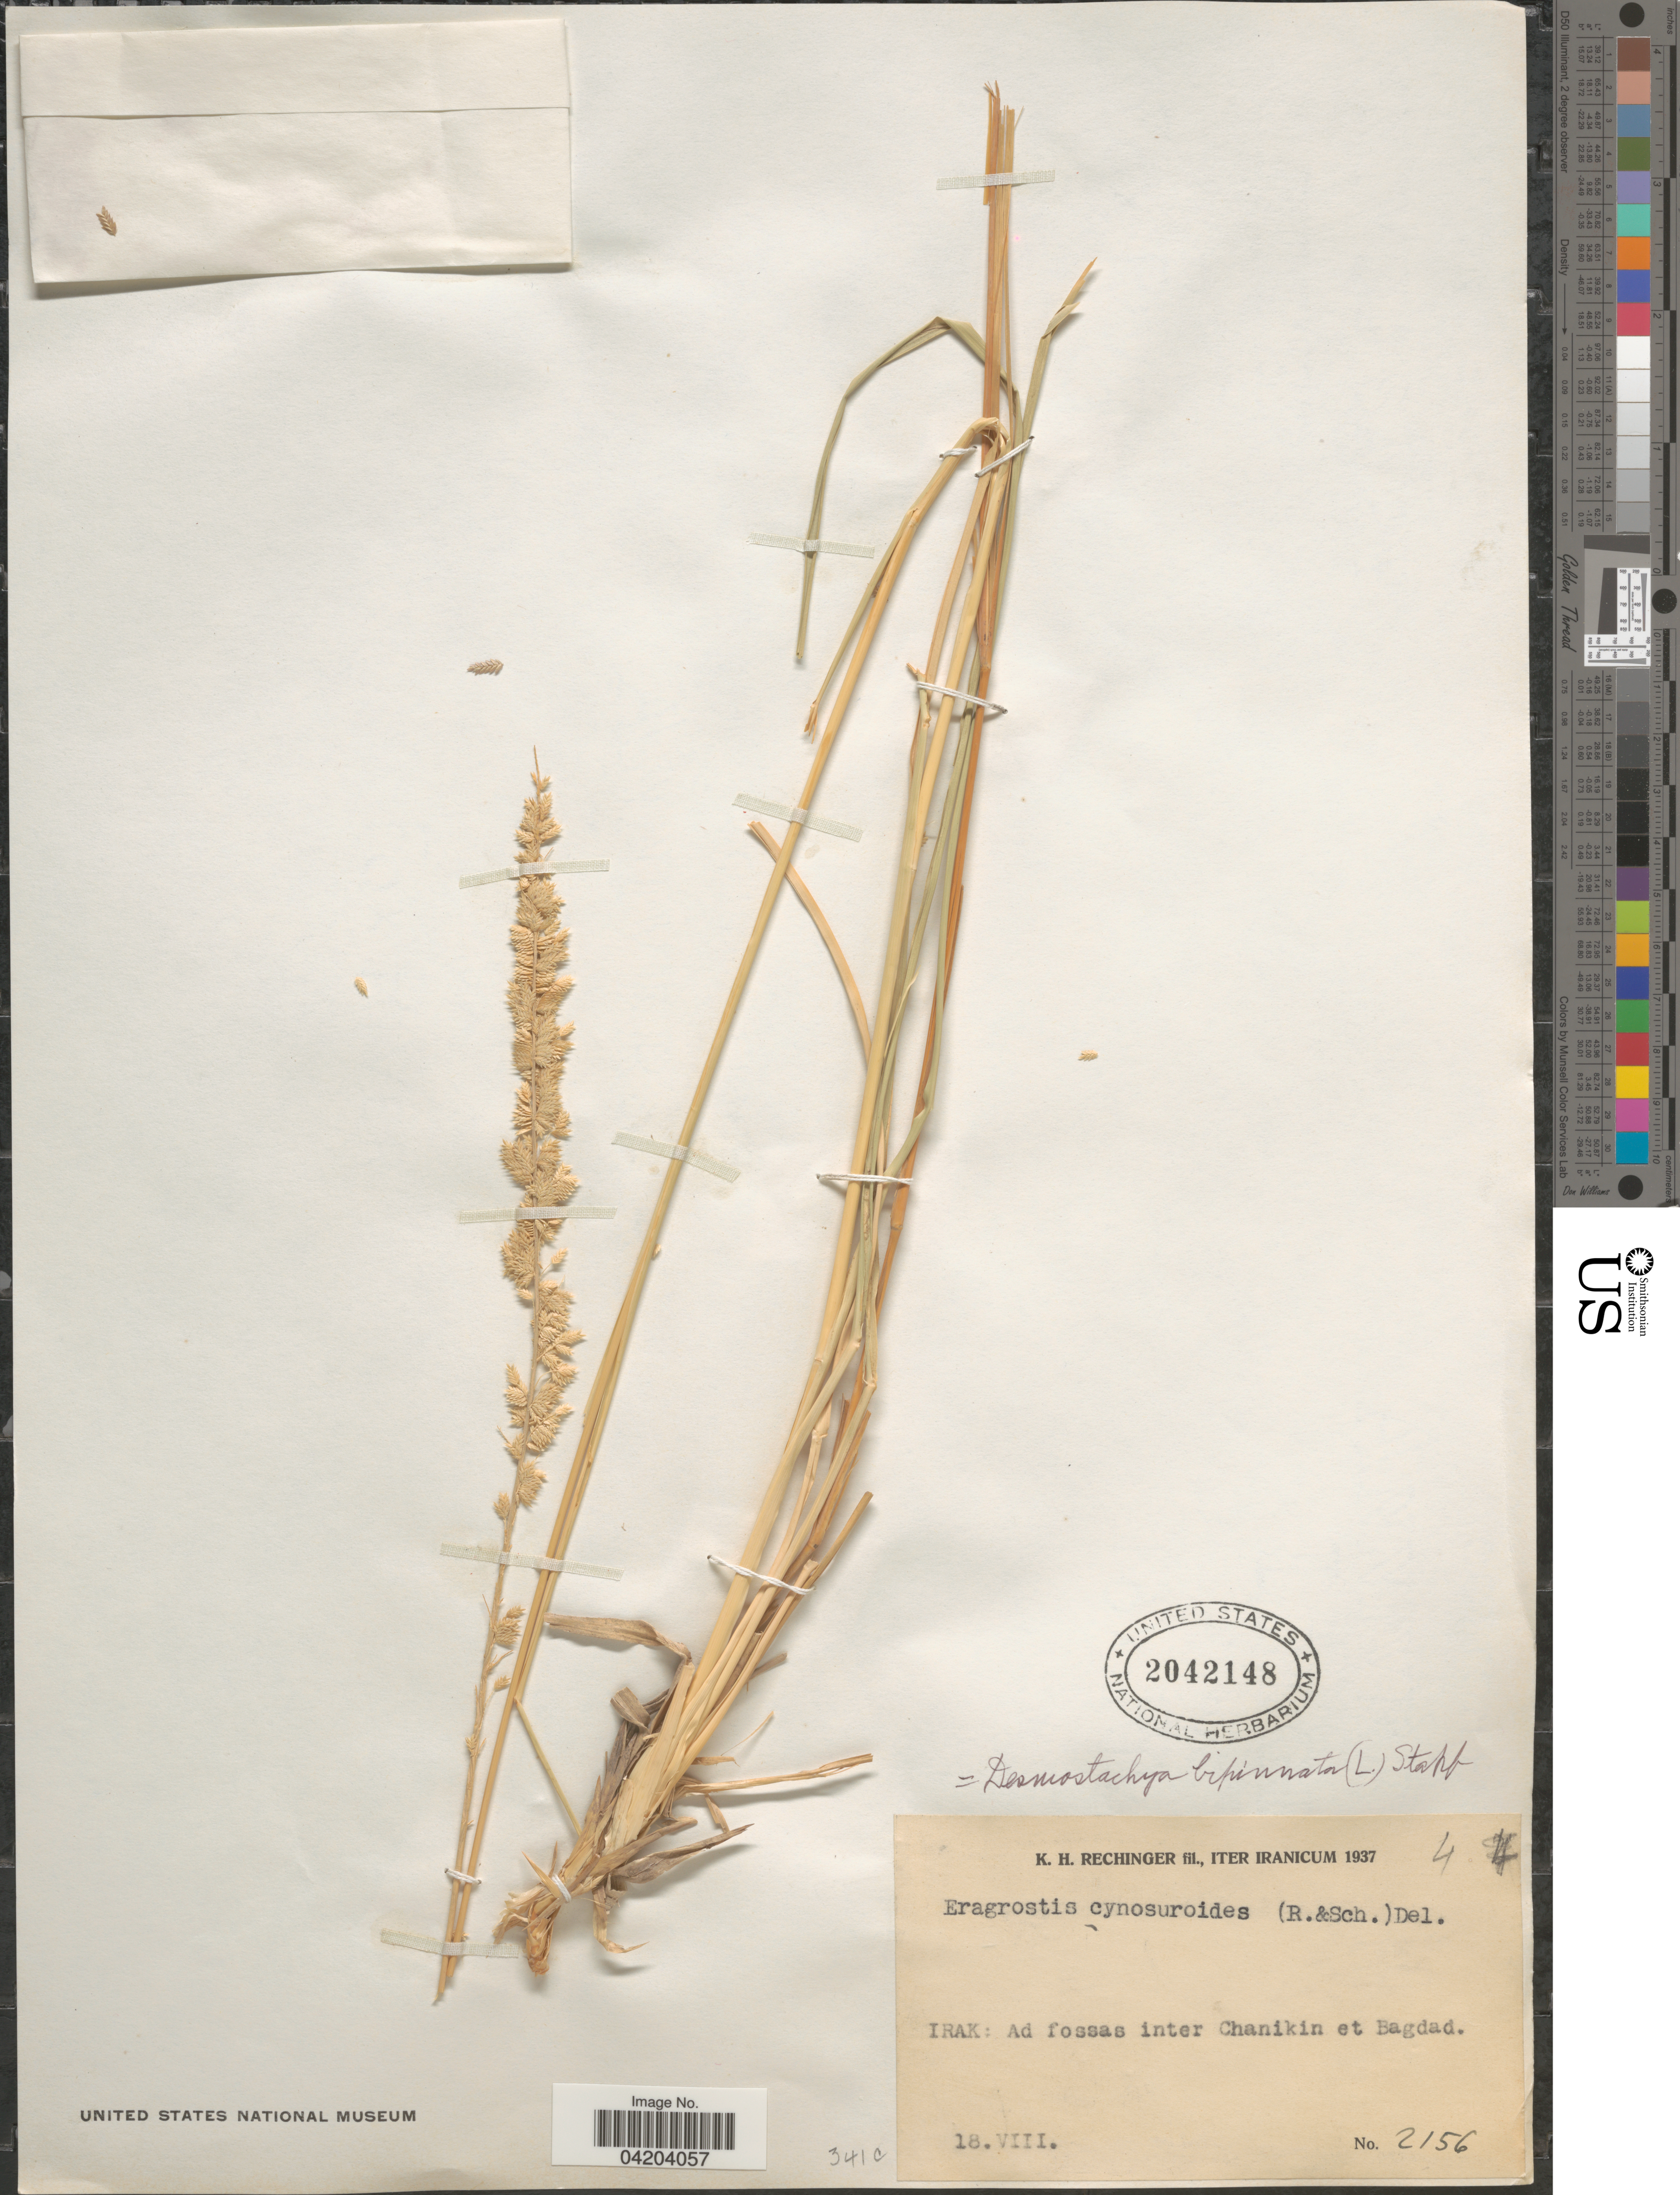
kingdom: Plantae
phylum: Tracheophyta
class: Liliopsida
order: Poales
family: Poaceae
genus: Desmostachya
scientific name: Desmostachya bipinnata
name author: (L.) Stapf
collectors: K. H. Rechinger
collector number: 2156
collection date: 1937-08-18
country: Iraq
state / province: Baghdad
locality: Iter Iranicum 1937. Ad fossas inter Chanikin et Bagdad.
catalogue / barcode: US 2042148